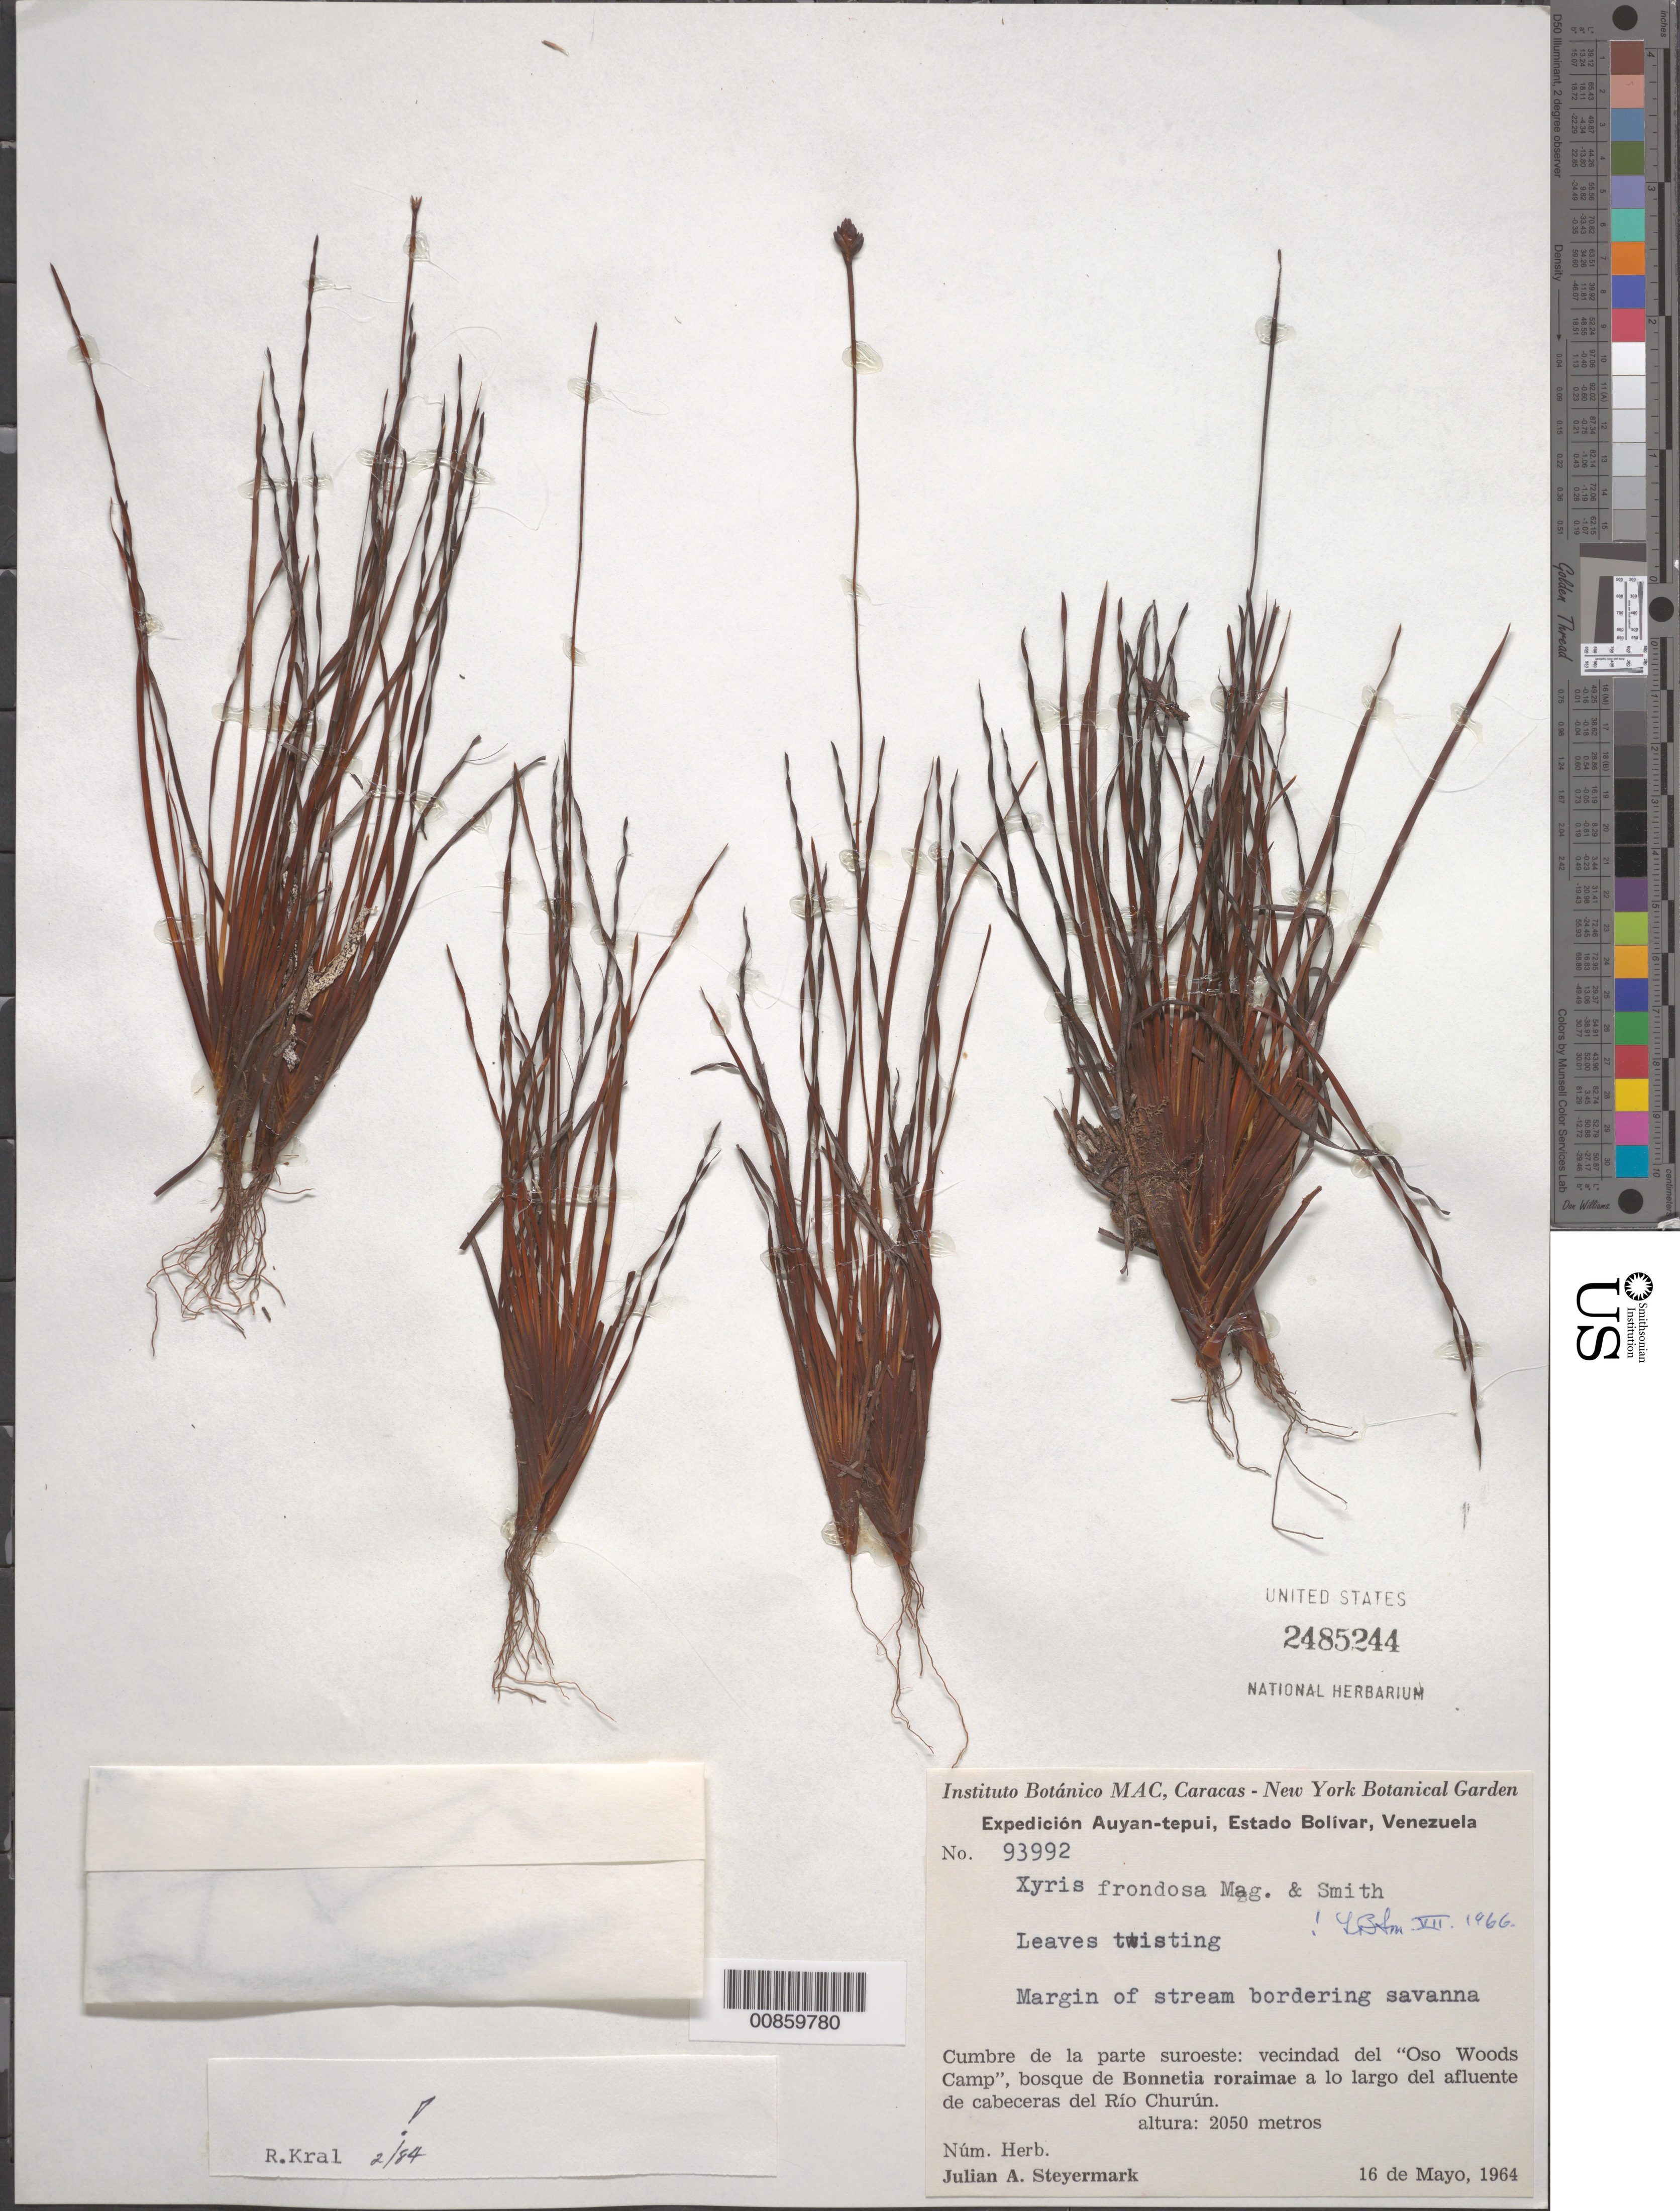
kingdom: Plantae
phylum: Tracheophyta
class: Liliopsida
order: Poales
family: Xyridaceae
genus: Xyris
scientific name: Xyris frondosa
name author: Maguire & L.B. Sm.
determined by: Kral, Robert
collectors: J. Steyermark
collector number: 93992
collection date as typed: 16-May-64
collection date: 1964-05-16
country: Venezuela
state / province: Bolívar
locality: Auyan-tepuí; cumbre de la parte suroeste; vecinidad del "Oso Woods Camp", bosque de Bonnetia roraimae a lo largo del afluente de cabeceras del Río Churún.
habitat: Margin of stream bordering savanna.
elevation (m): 2050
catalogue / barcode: US 2485244